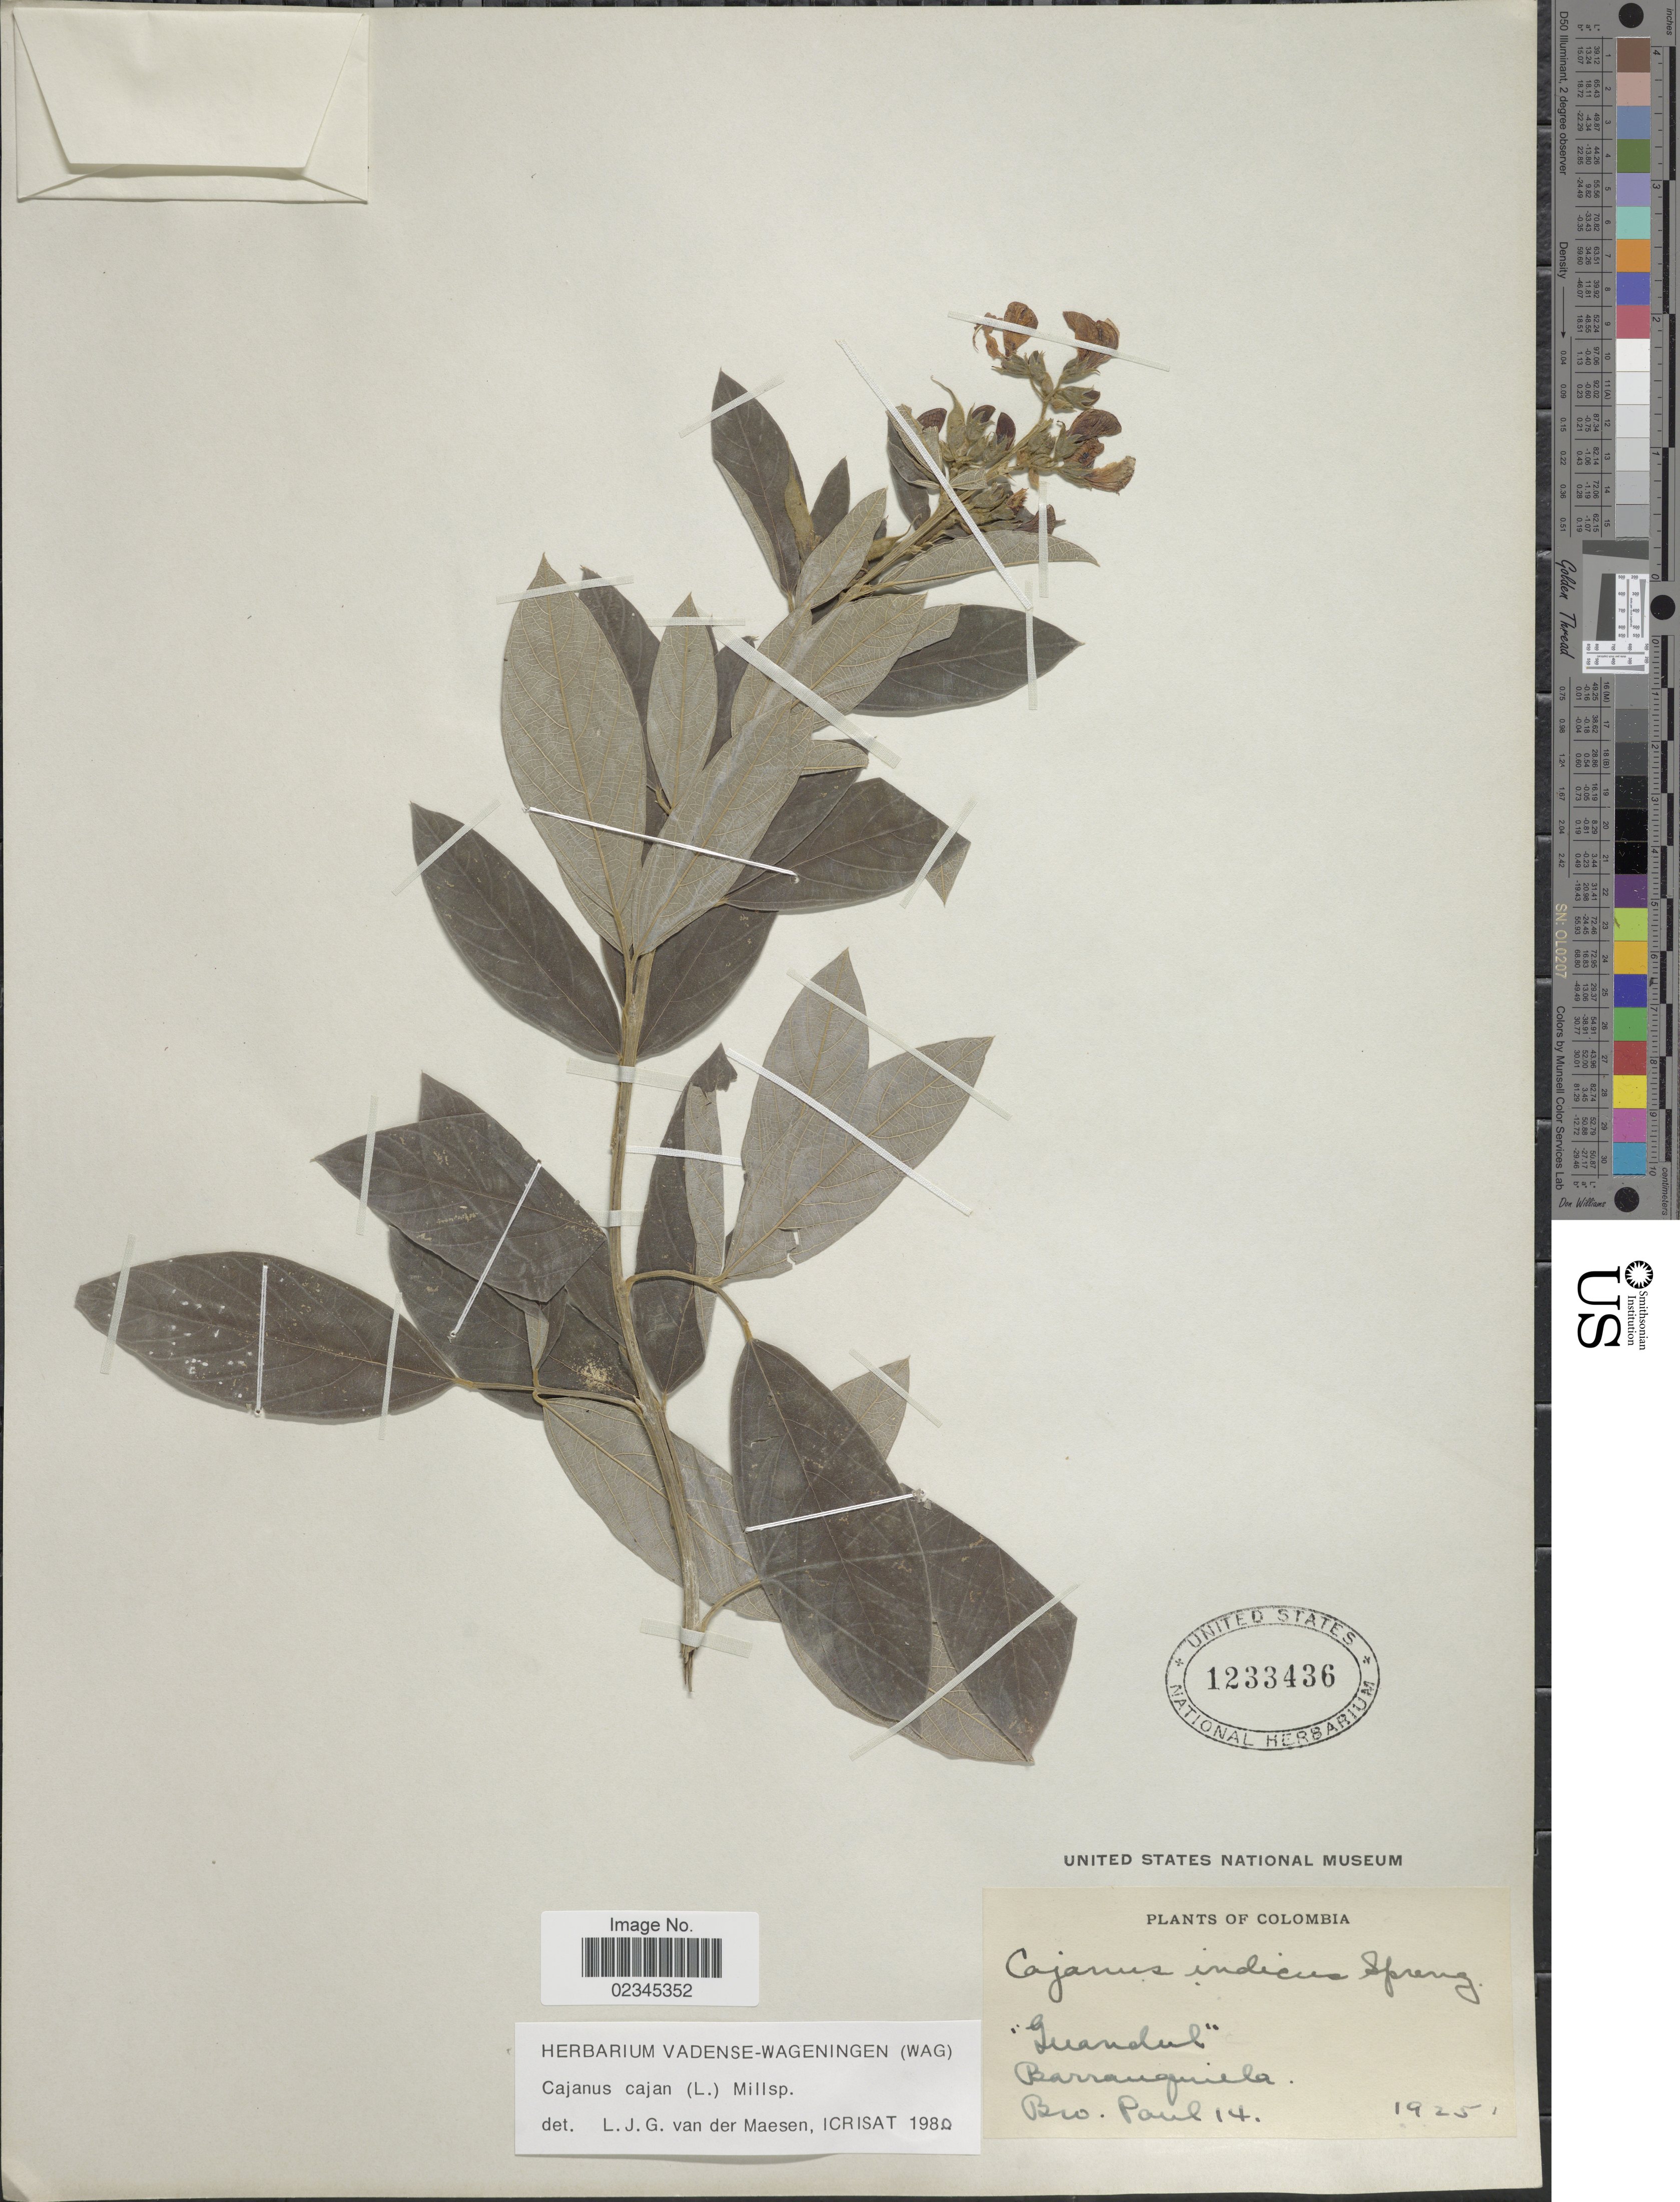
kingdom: Plantae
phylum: Tracheophyta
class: Magnoliopsida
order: Fabales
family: Fabaceae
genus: Cajanus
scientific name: Cajanus cajan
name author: (L.) Huth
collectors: B. Paul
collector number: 14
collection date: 1925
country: Colombia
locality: Barranquilla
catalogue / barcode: US 1233436